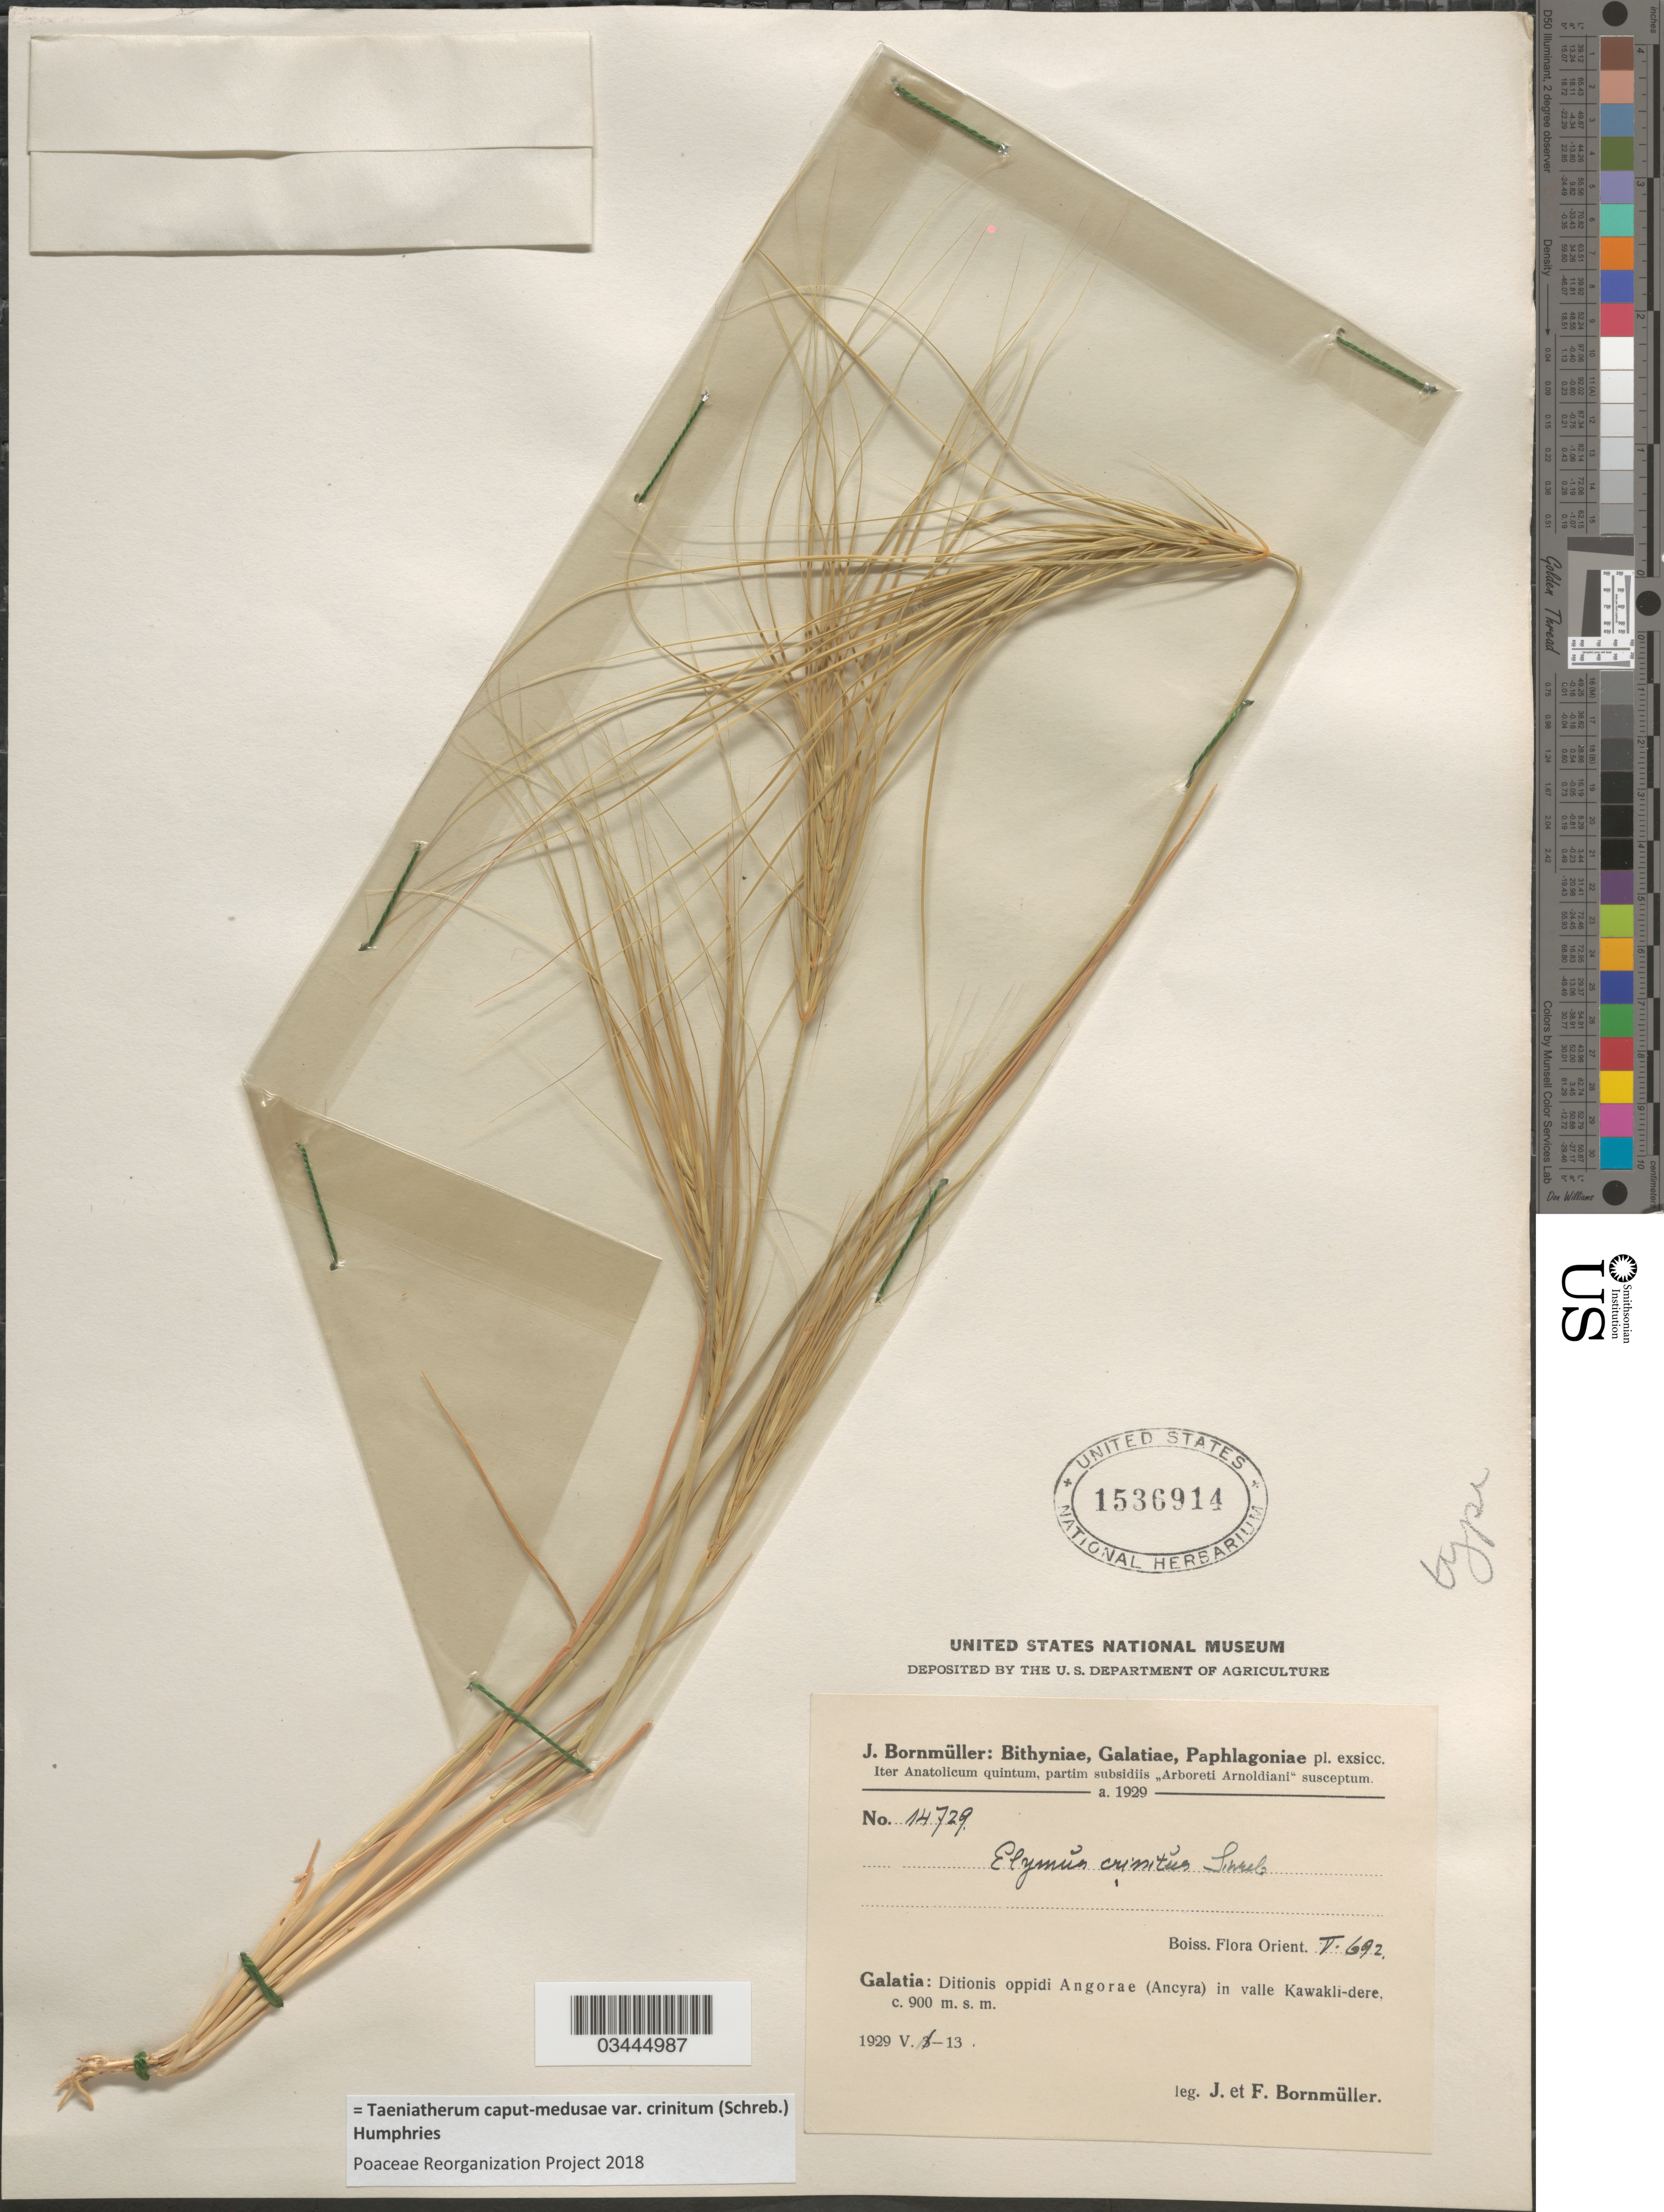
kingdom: Plantae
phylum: Tracheophyta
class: Liliopsida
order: Poales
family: Poaceae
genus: Taeniatherum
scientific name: Taeniatherum caput-medusae var. crinitum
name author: (Schreb.) Humphries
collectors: J. Bornmüller & F. Bornmüller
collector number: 14729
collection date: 1929-05-13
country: Turkey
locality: Galatia: Ditionis oppidi Angorae (Ancyra) in valle Kawakli-dere.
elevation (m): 900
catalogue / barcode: US 1536914